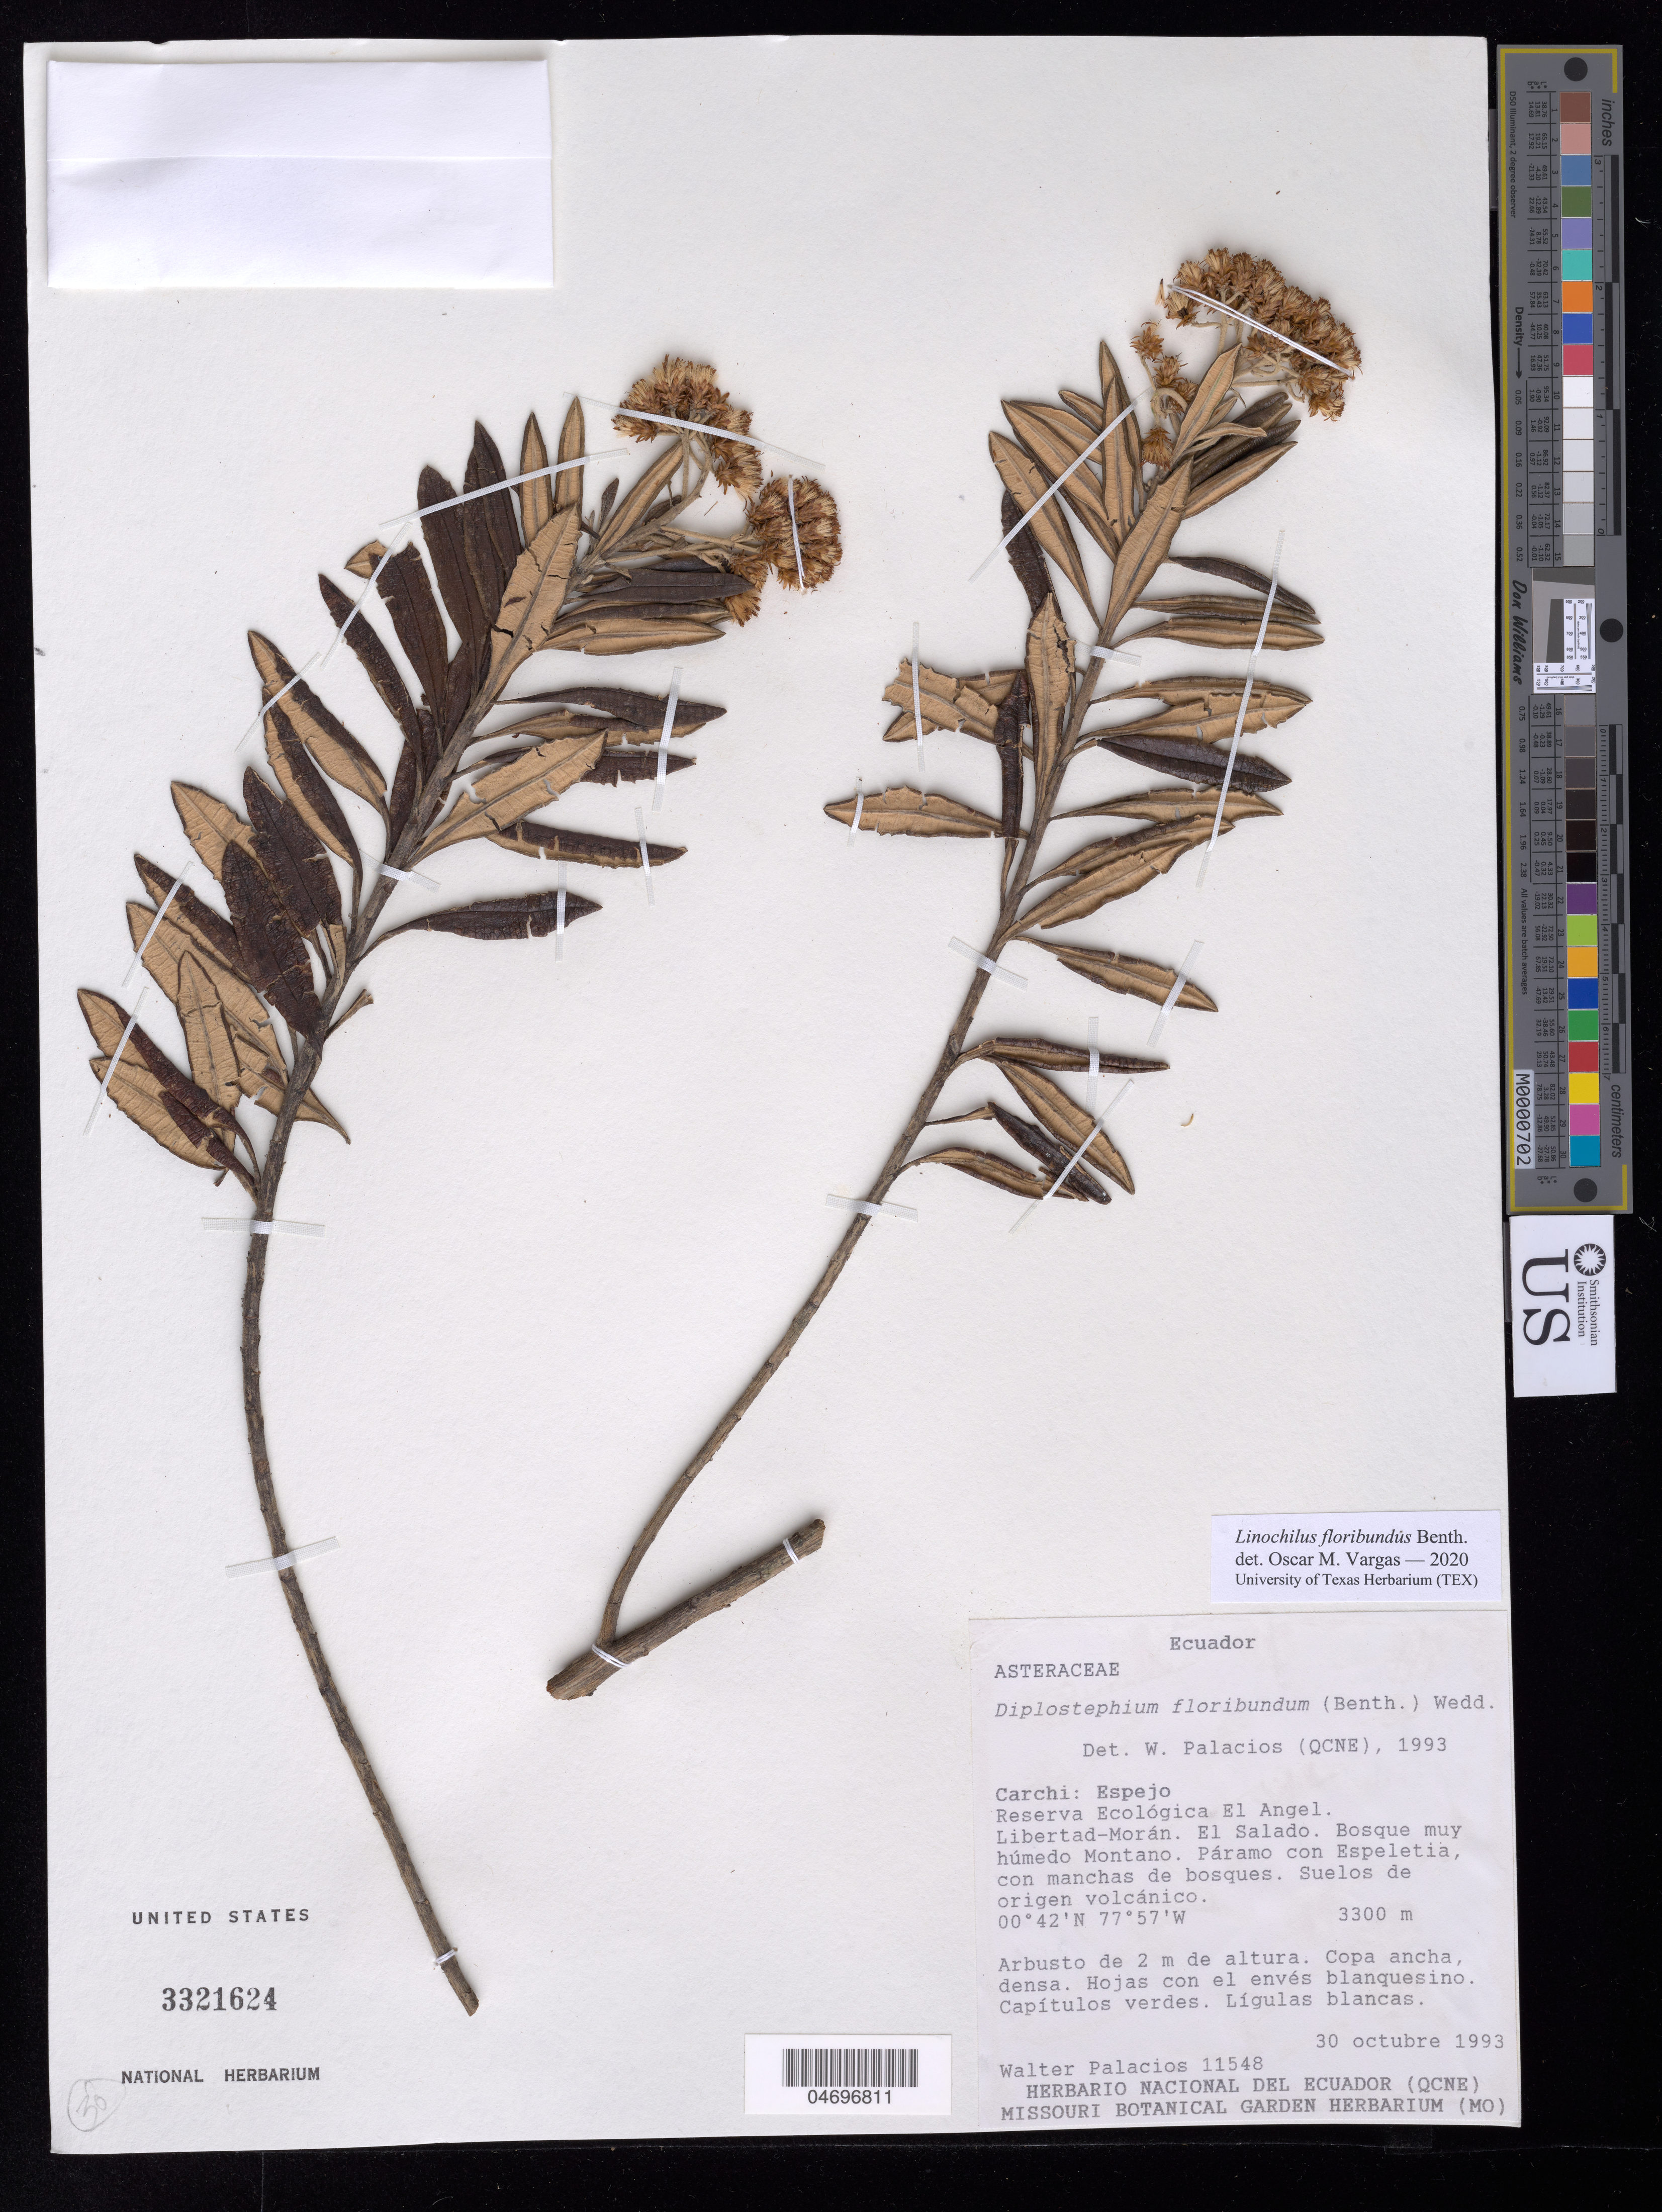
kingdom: Plantae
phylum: Tracheophyta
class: Magnoliopsida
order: Asterales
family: Asteraceae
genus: Linochilus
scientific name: Linochilus floribundus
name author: Benth.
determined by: Vargas, Oscar M.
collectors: W. Palacios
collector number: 11548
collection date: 1993-10-30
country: Ecuador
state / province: Carchi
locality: Carchi: Espejo, Reserva Ecologica El Angel, Libertad-Moran, El Salado, Bosque muy humedo Montano, paramo co Espeletia, con manchas de bosques, Suelos de origen volcanico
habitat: Paramo con manchas de bosques; suelos de origen volcanico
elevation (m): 3300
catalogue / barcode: US 3321624